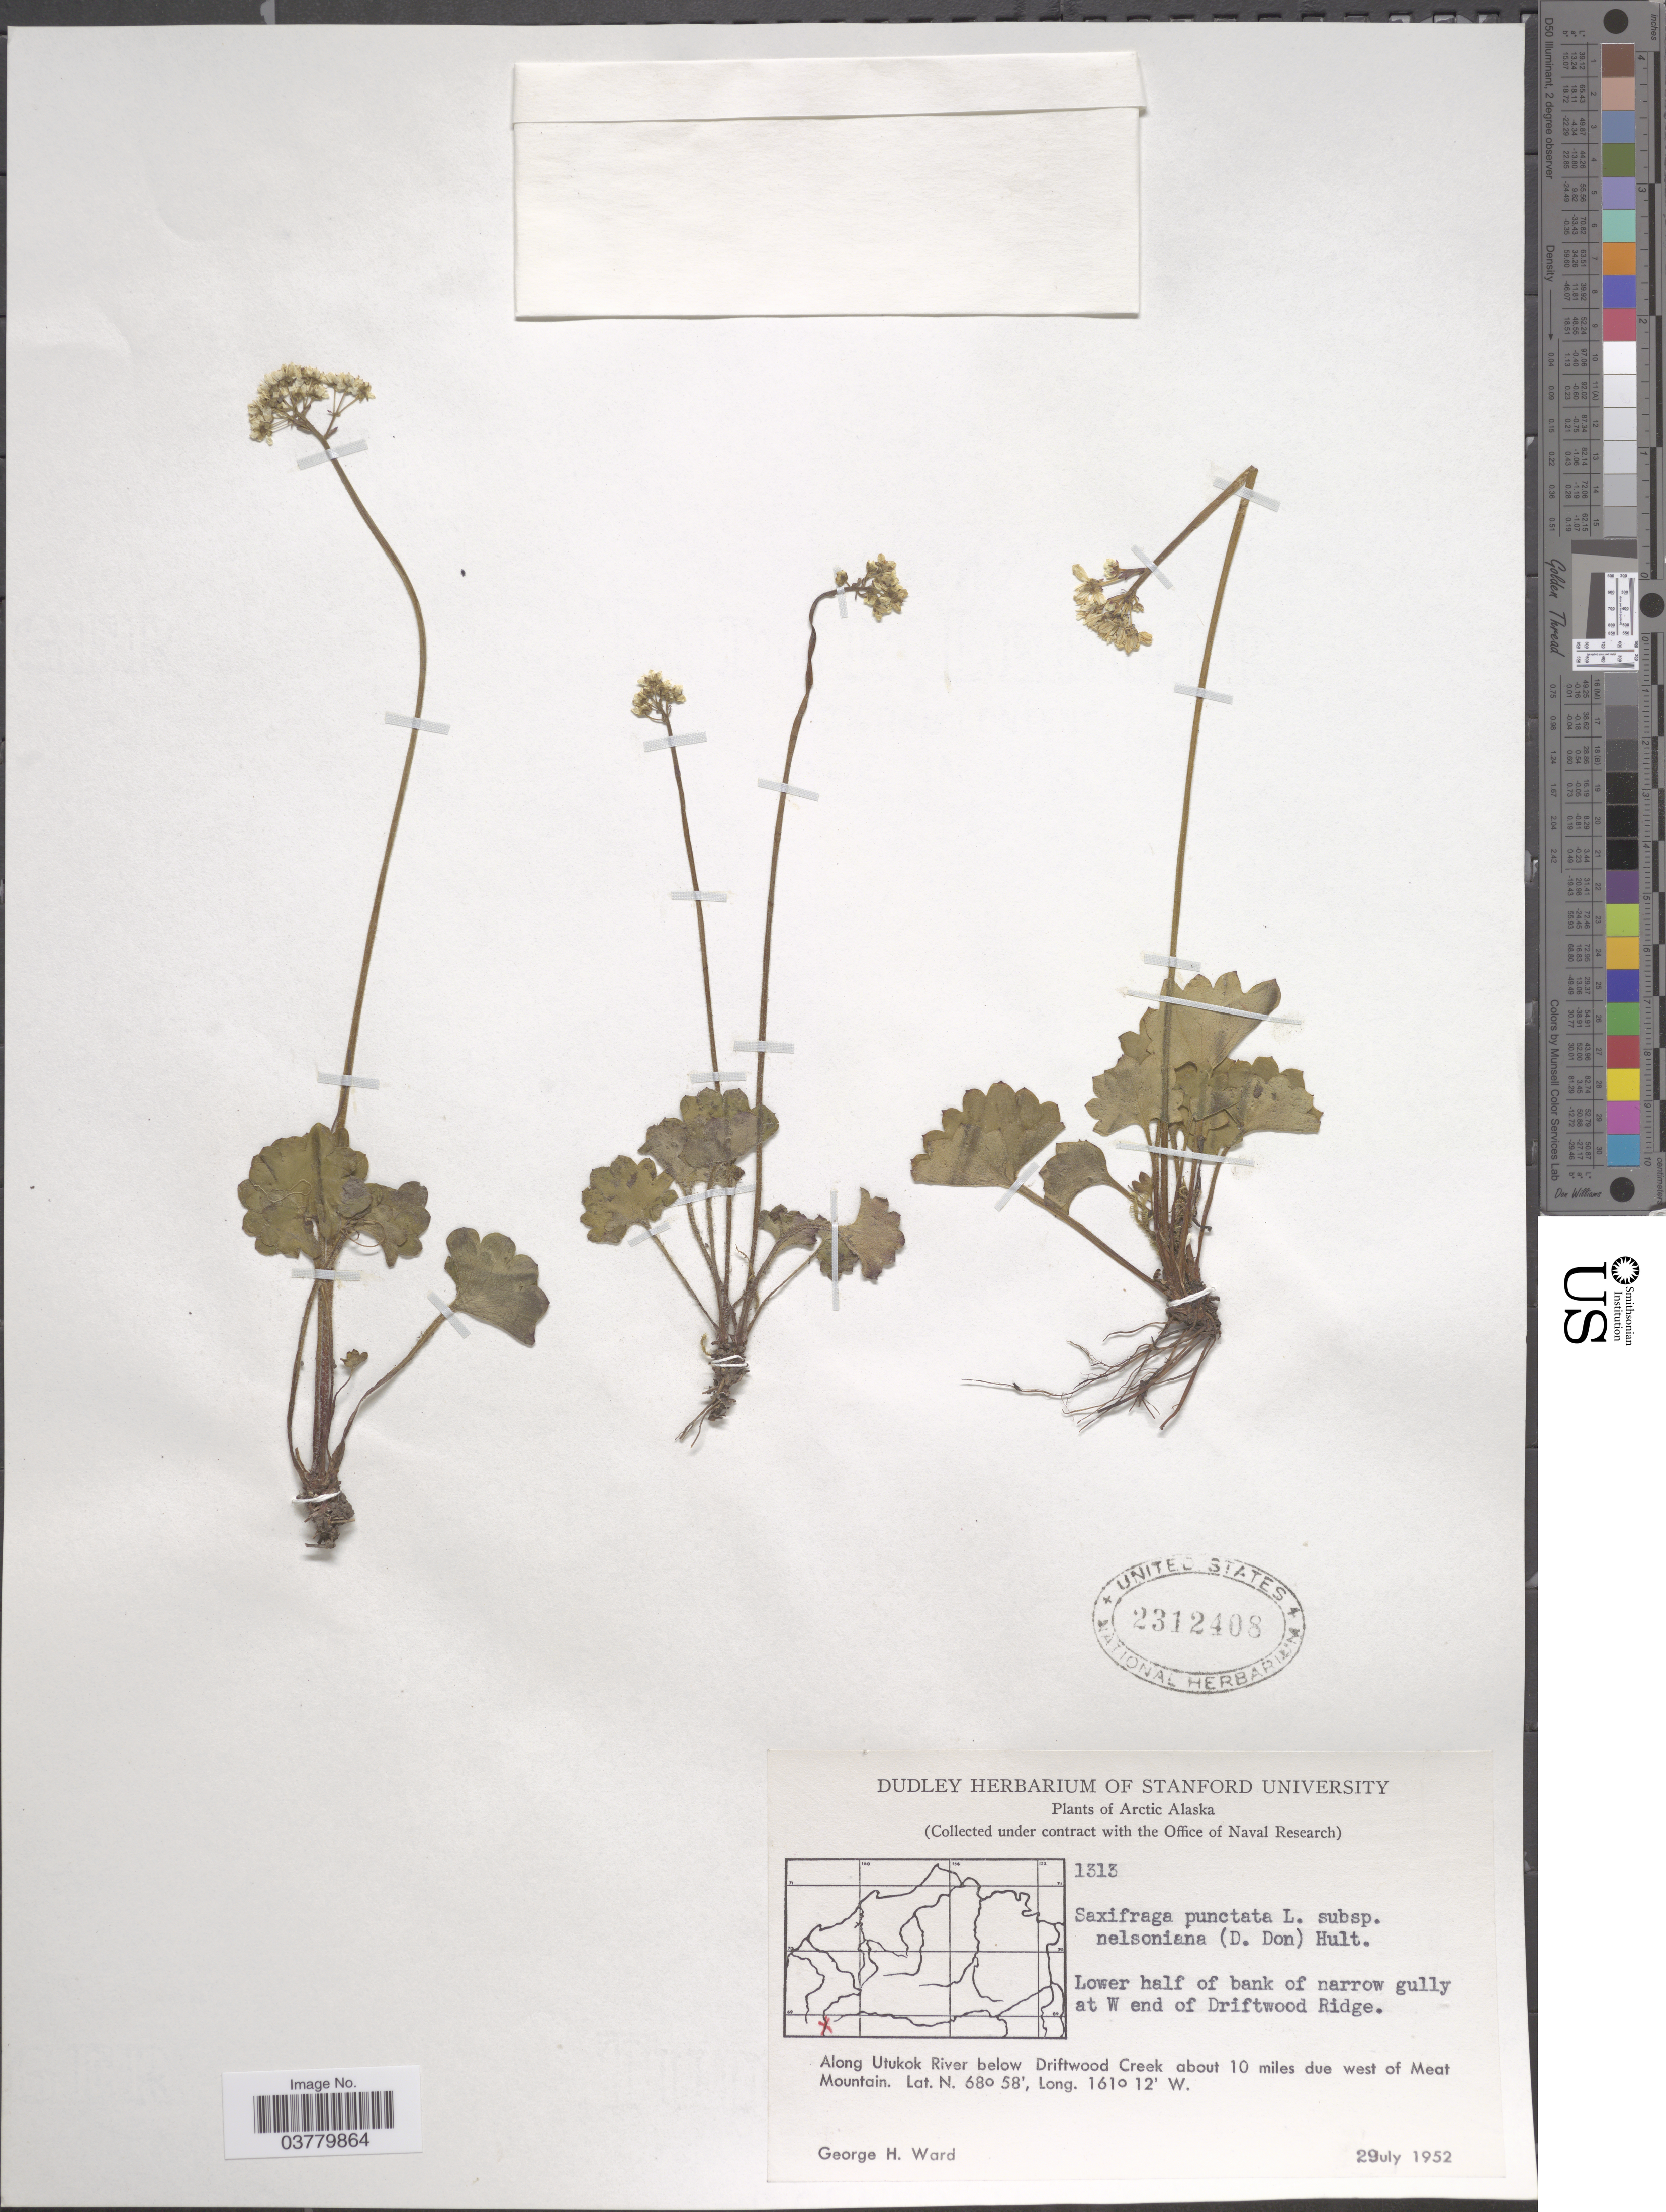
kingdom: Plantae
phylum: Tracheophyta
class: Magnoliopsida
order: Saxifragales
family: Saxifragaceae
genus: Micranthes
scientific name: Micranthes nelsoniana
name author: (D. Don) Small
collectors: G. H. Ward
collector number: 1313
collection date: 1952-07-29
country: United States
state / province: Alaska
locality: Arctic Alaska. Lower half of bank of narrow gully at W end of Driftwood Ridge. Along Utukok River below Driftwood Creek about 10 miles due west of Meat Mountain.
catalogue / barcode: US 2312408